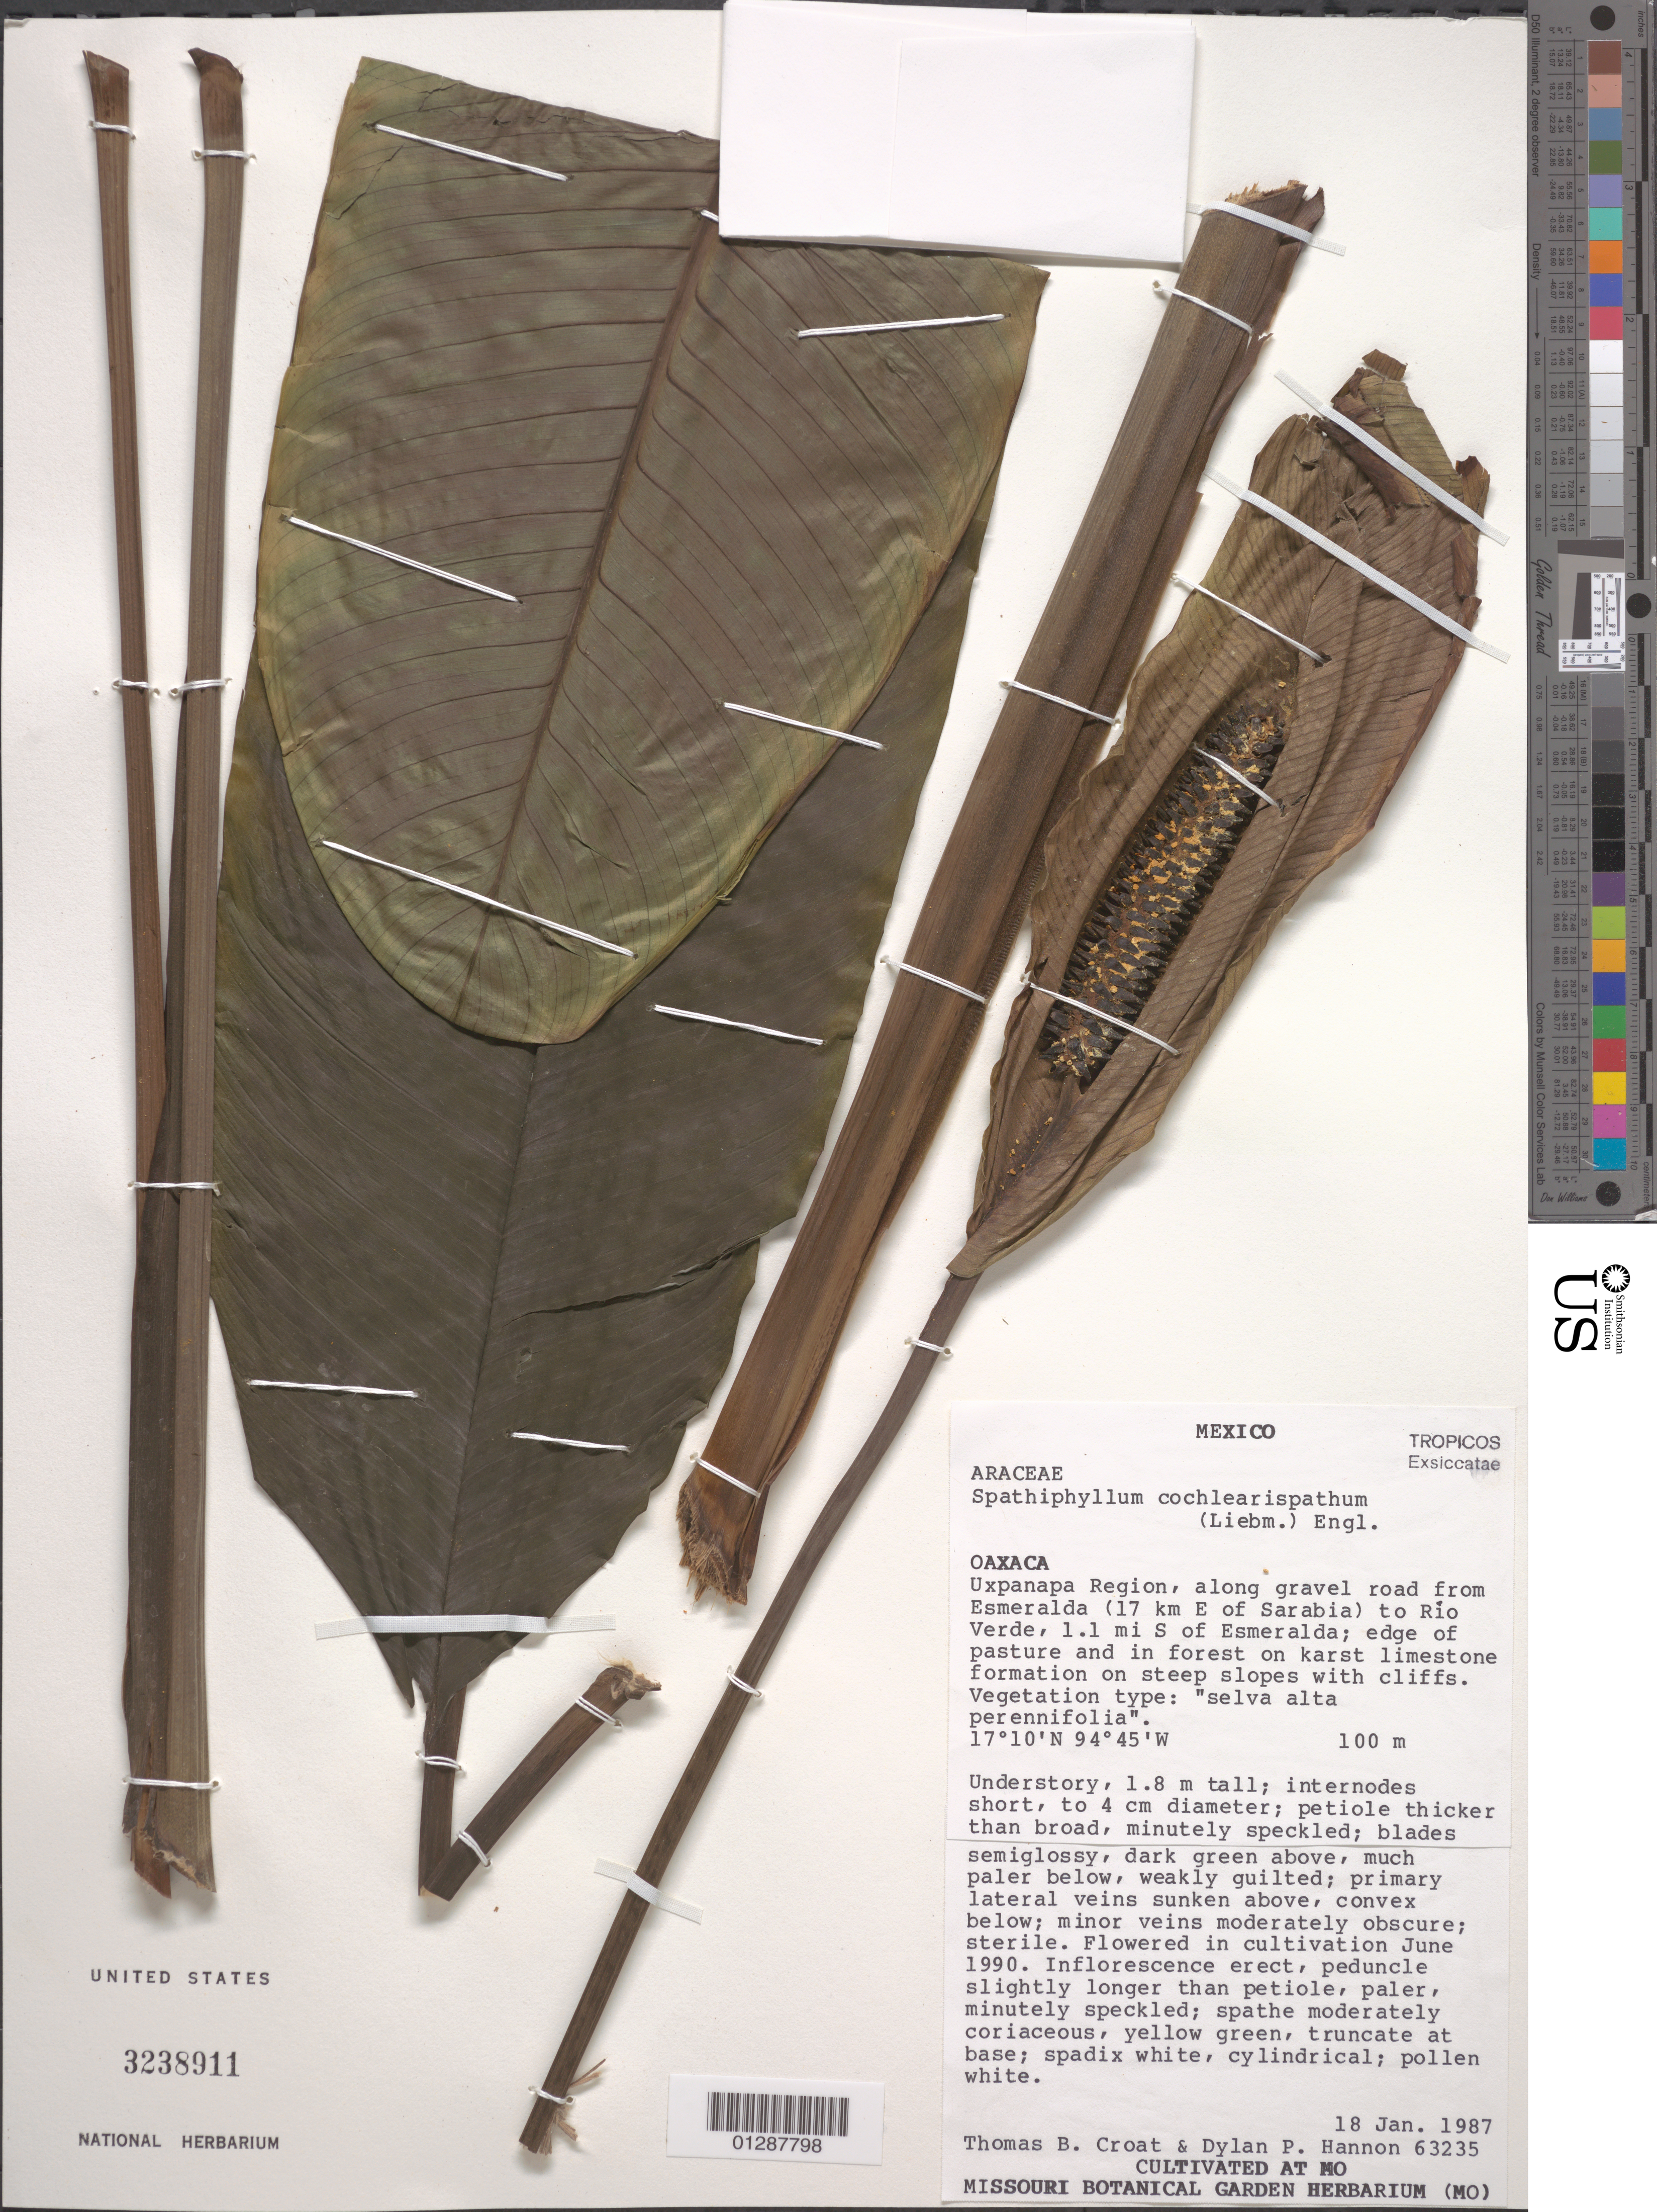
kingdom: Plantae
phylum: Tracheophyta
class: Liliopsida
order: Alismatales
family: Araceae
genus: Spathiphyllum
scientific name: Spathiphyllum cochlearispathum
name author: (Liebm.) Engl.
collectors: T. B. Croat & D. Hannon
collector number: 63235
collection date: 1987-01-18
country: Mexico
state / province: Oaxaca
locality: Uxpanapa Region, along gravel road from Esmeralda (17 km E of Sarabia) to Río Verde, 1.1 mi S of Esmeralda.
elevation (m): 100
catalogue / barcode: US 3238911